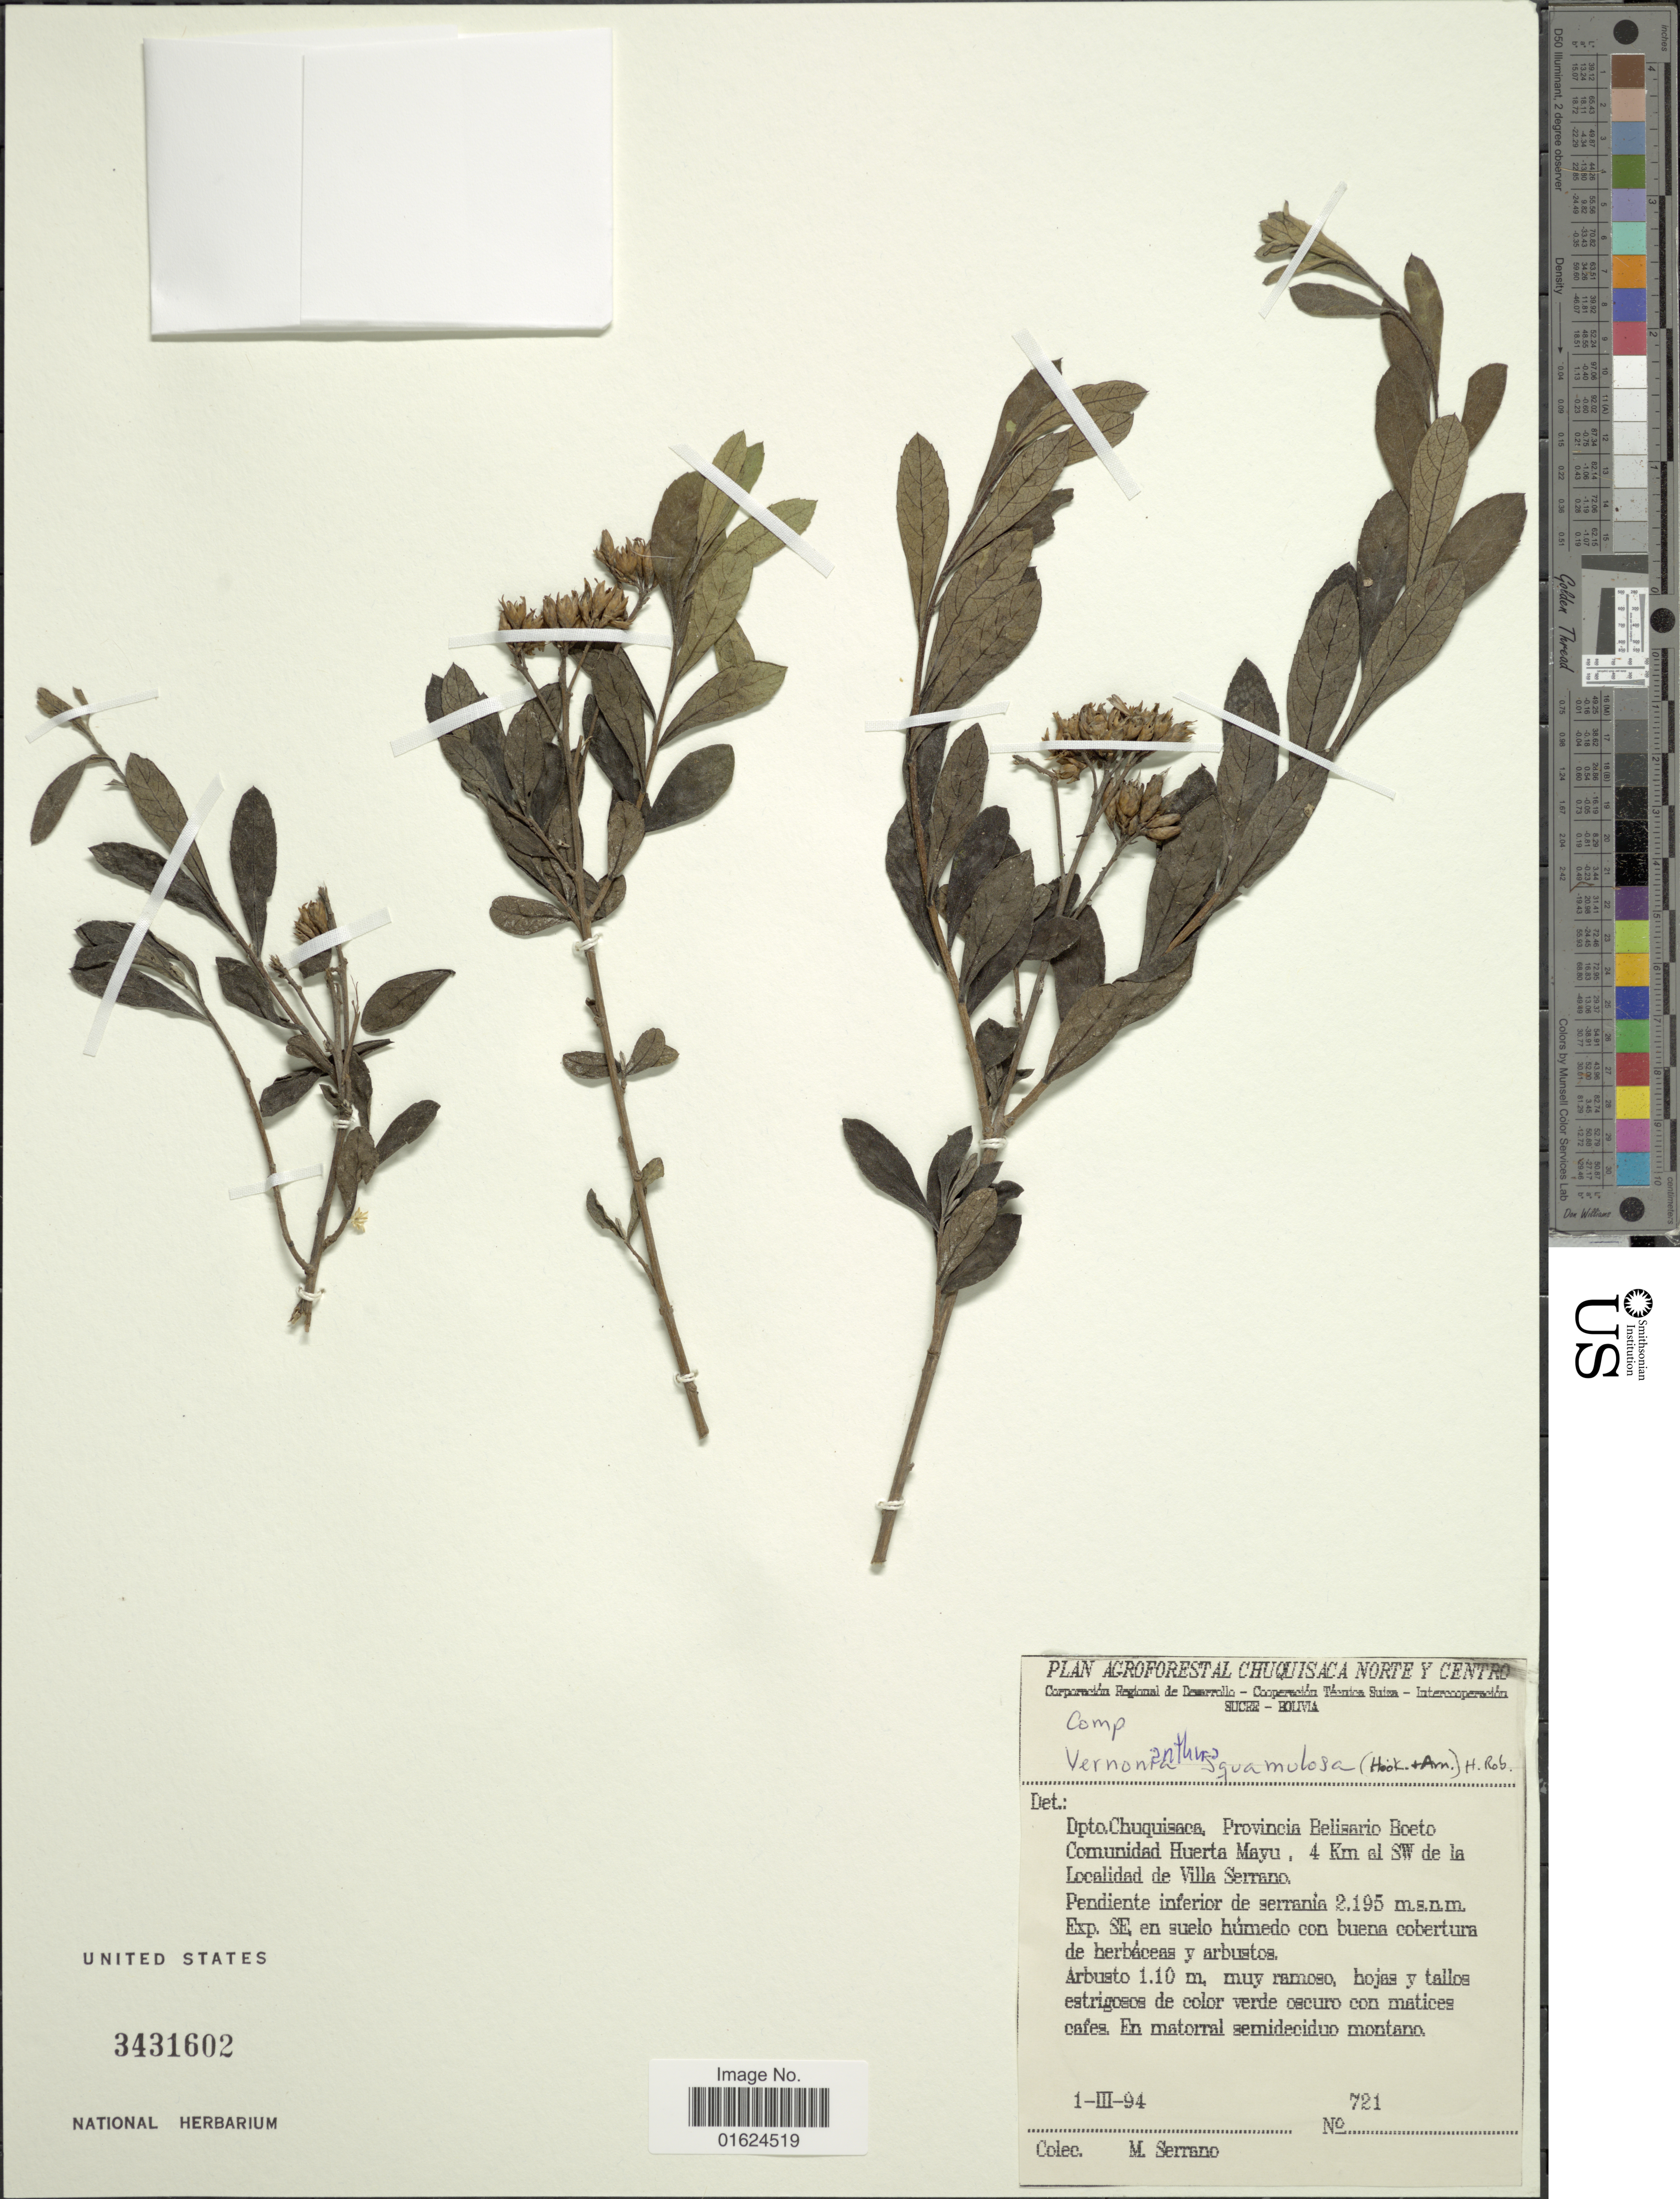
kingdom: Plantae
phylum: Tracheophyta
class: Magnoliopsida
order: Asterales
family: Asteraceae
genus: Vernonanthura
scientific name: Vernonanthura squamulosa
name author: (Hook. & Arn.) H. Rob.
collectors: M. Serrano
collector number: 721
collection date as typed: Transcribed d/m/y: 1/3/94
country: Bolivia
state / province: Chuquisaca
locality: Dpto. Chuquisaca, Provincia Belisario Boeto Comunidad Huerta Mayu, 4 Km al SW de la Localidad de Villa Serrano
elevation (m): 2195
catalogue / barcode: US 3431602